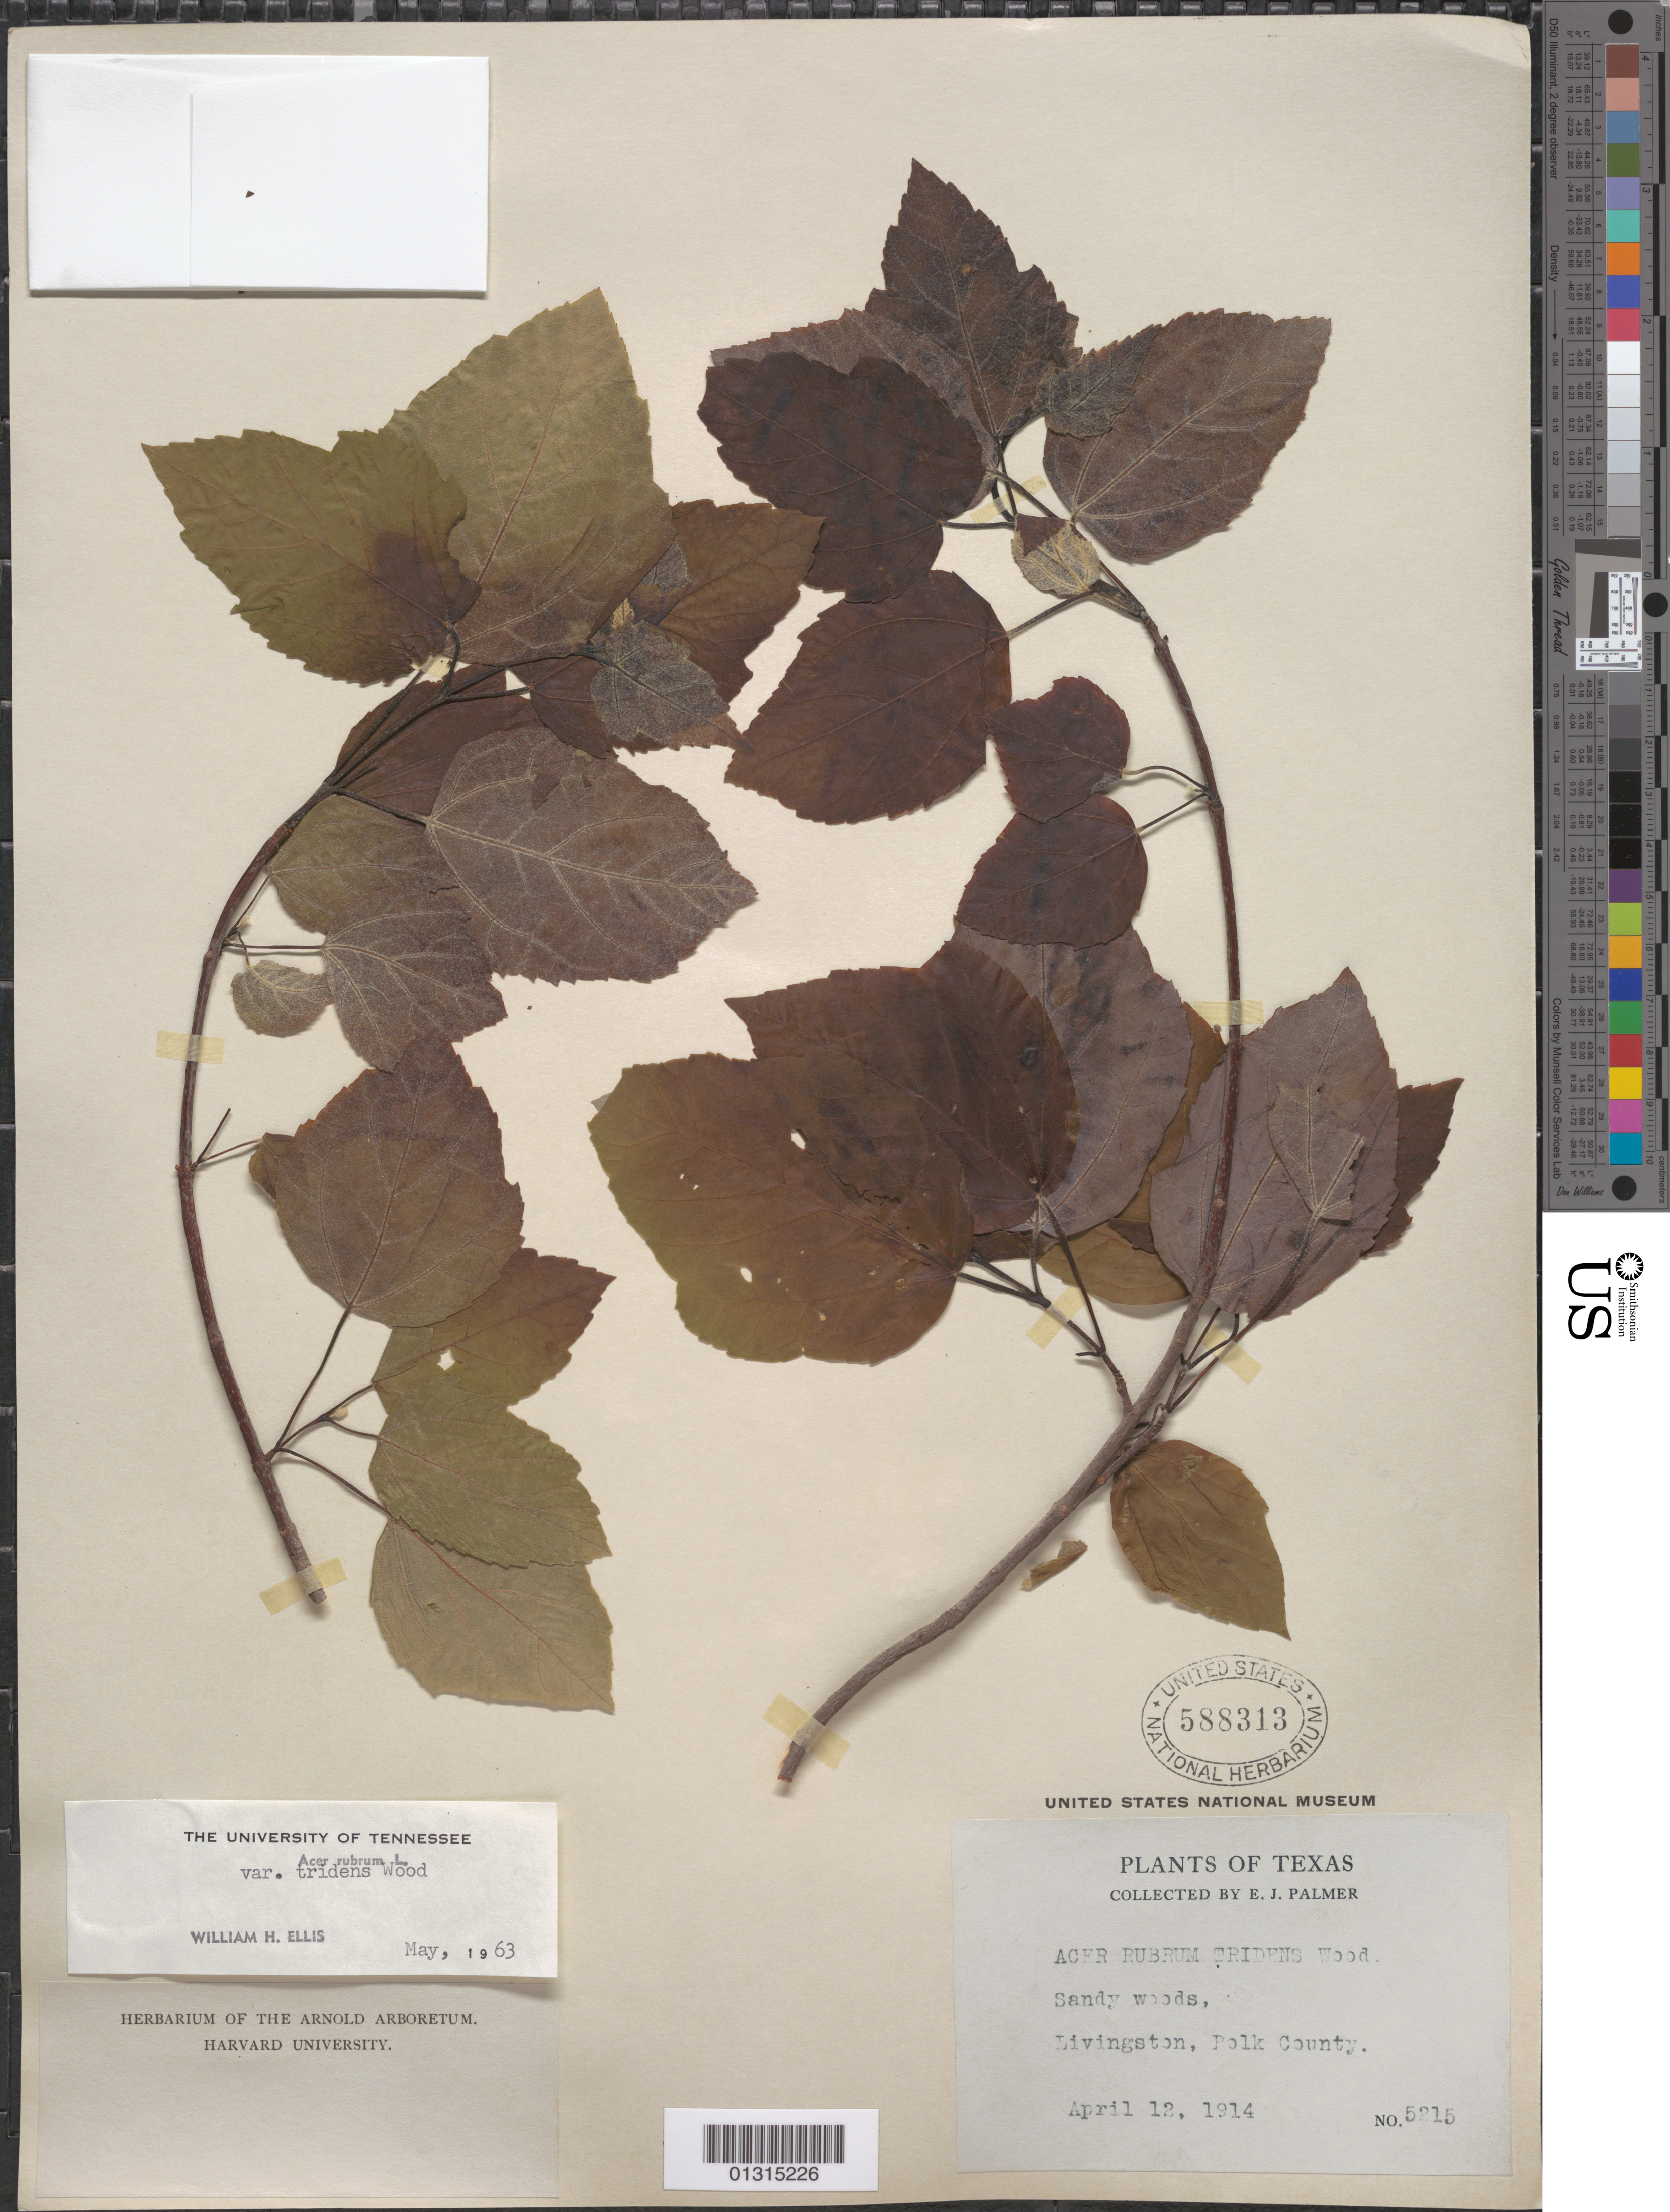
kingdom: Plantae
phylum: Tracheophyta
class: Magnoliopsida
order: Sapindales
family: Sapindaceae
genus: Acer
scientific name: Acer rubrum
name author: L.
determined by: Ellis, W. H.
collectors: E. J. Palmer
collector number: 5215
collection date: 1914-04-12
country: United States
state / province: Texas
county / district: Polk County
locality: Polk County, Livingston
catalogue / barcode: US 588313